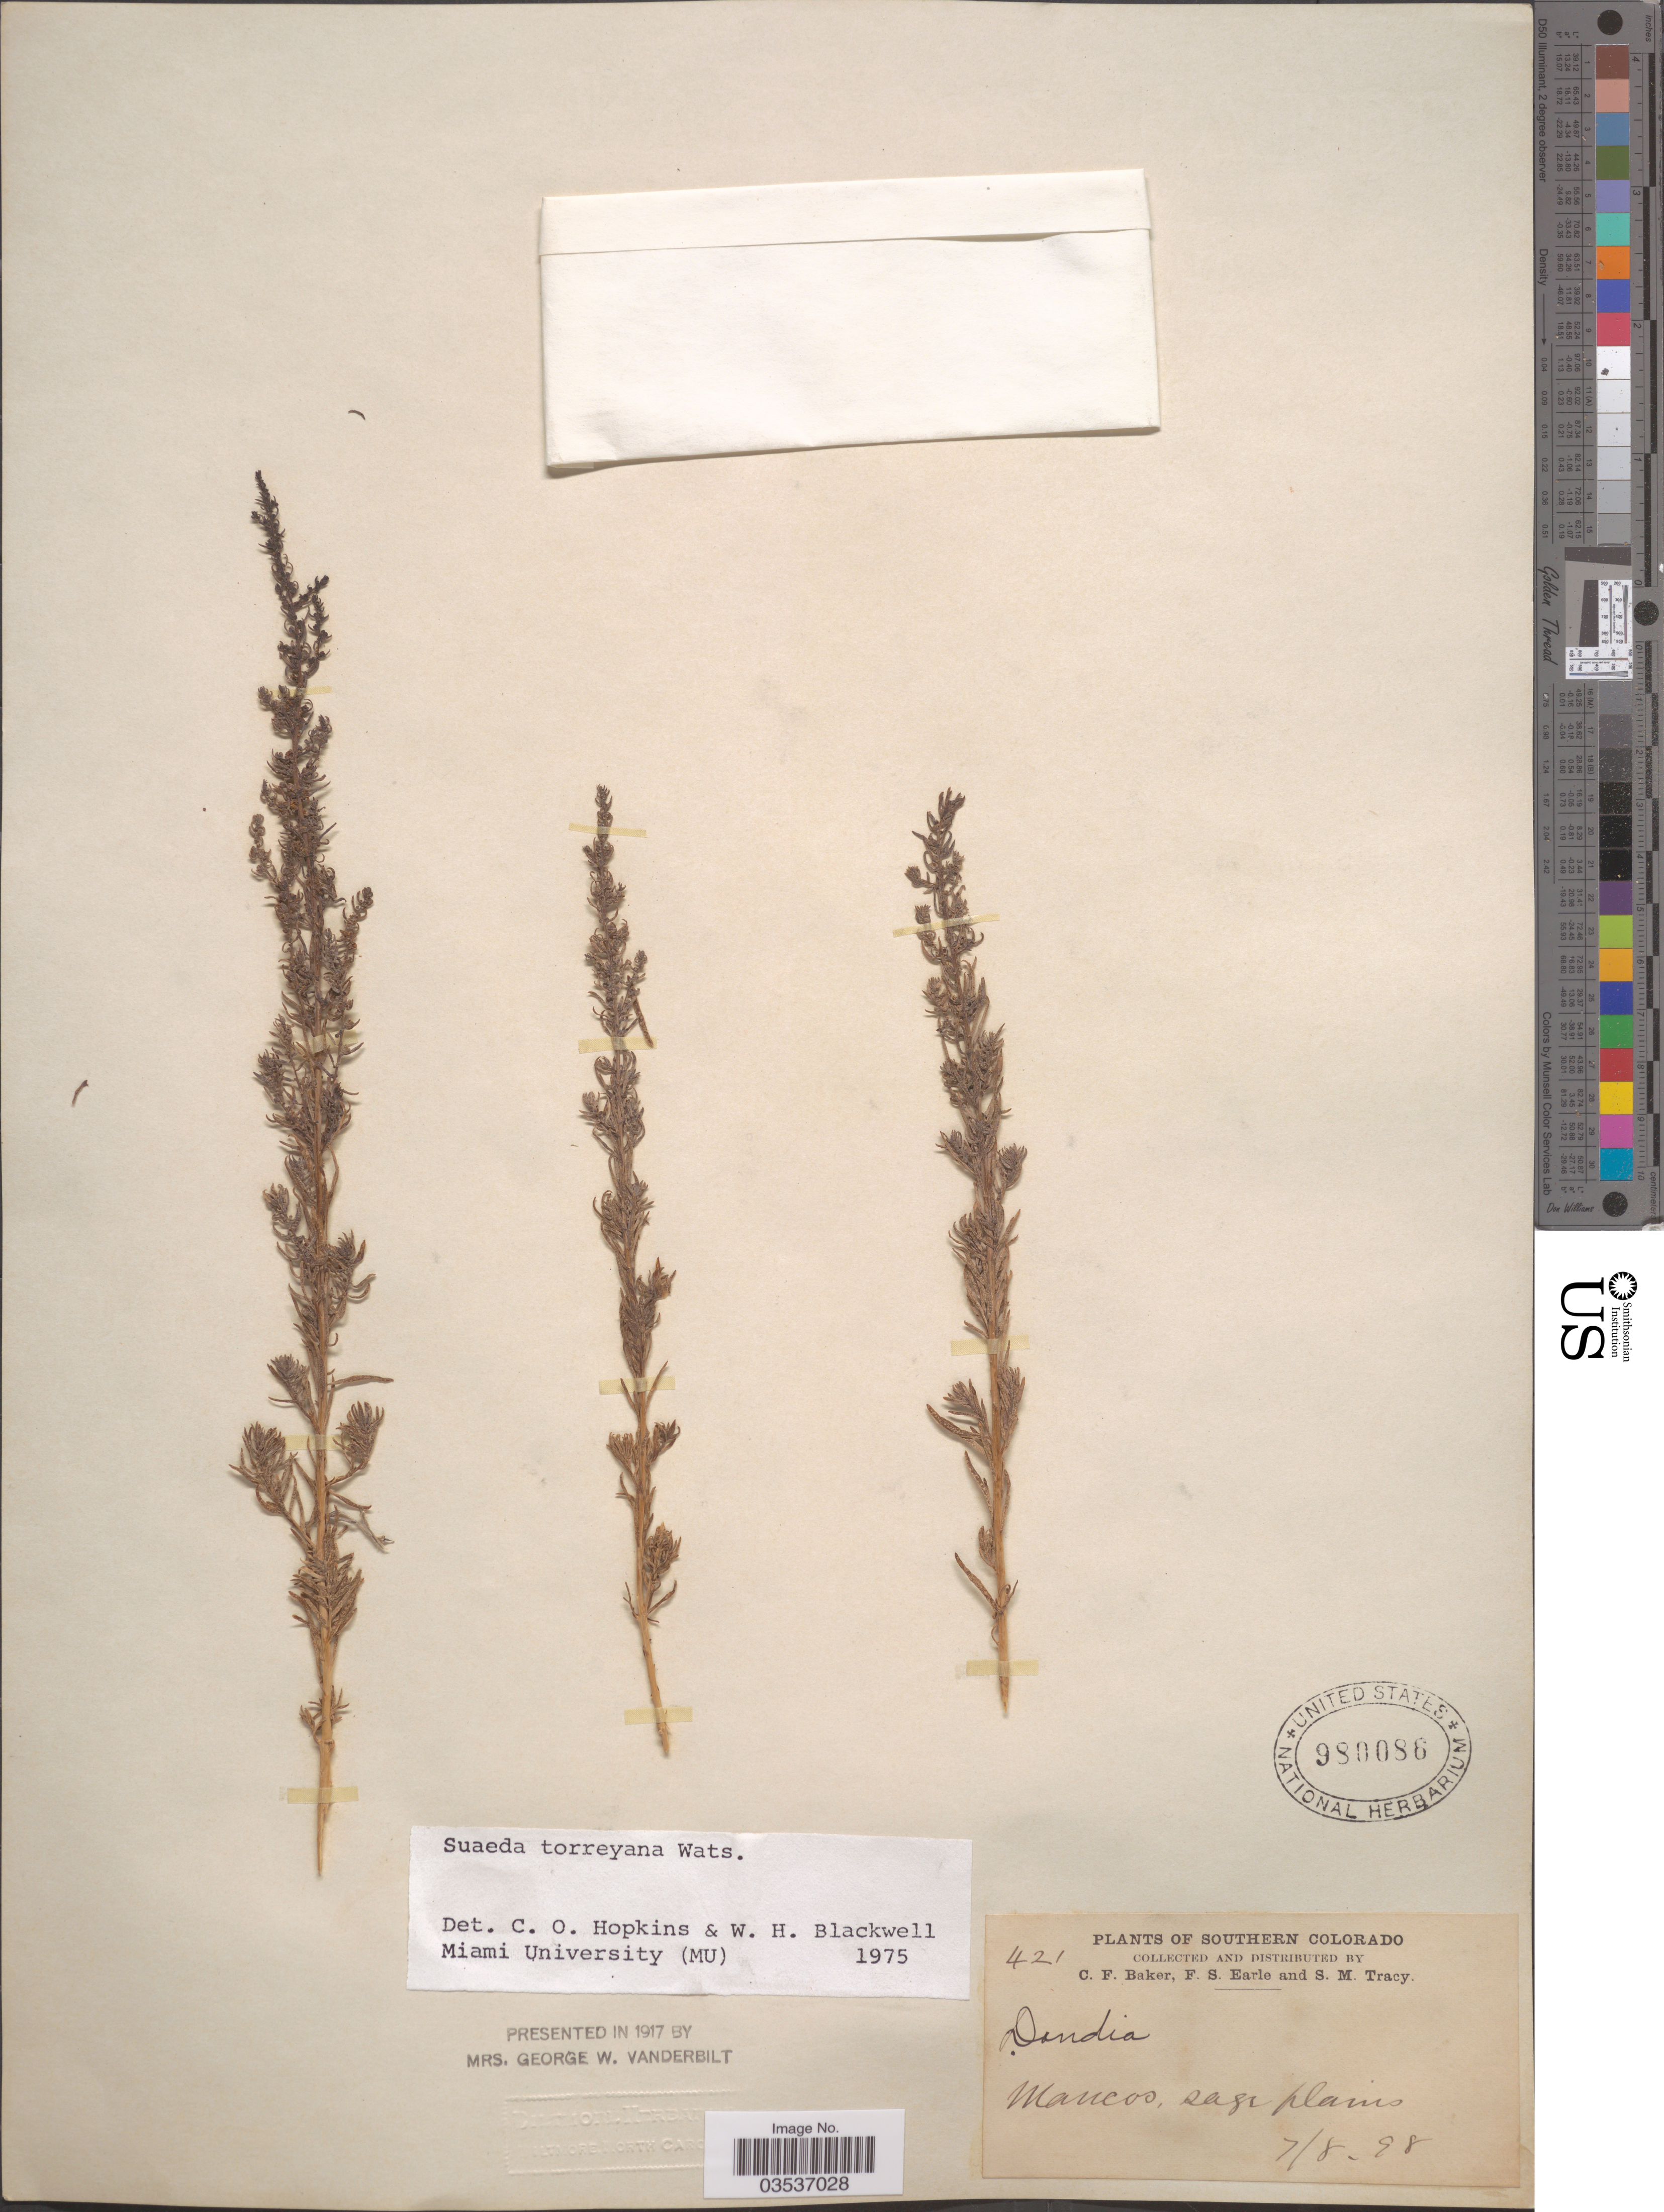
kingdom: Plantae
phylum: Tracheophyta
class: Magnoliopsida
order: Caryophyllales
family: Amaranthaceae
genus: Suaeda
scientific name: Suaeda torreyana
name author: S. Watson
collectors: C. F. Baker, F. S. Earle & S. M. Tracy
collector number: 421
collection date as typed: Transcribed d/m/y: 8/7/98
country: United States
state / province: Colorado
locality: Southern Colorado. Mancos, sage plains.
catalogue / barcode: US 980086